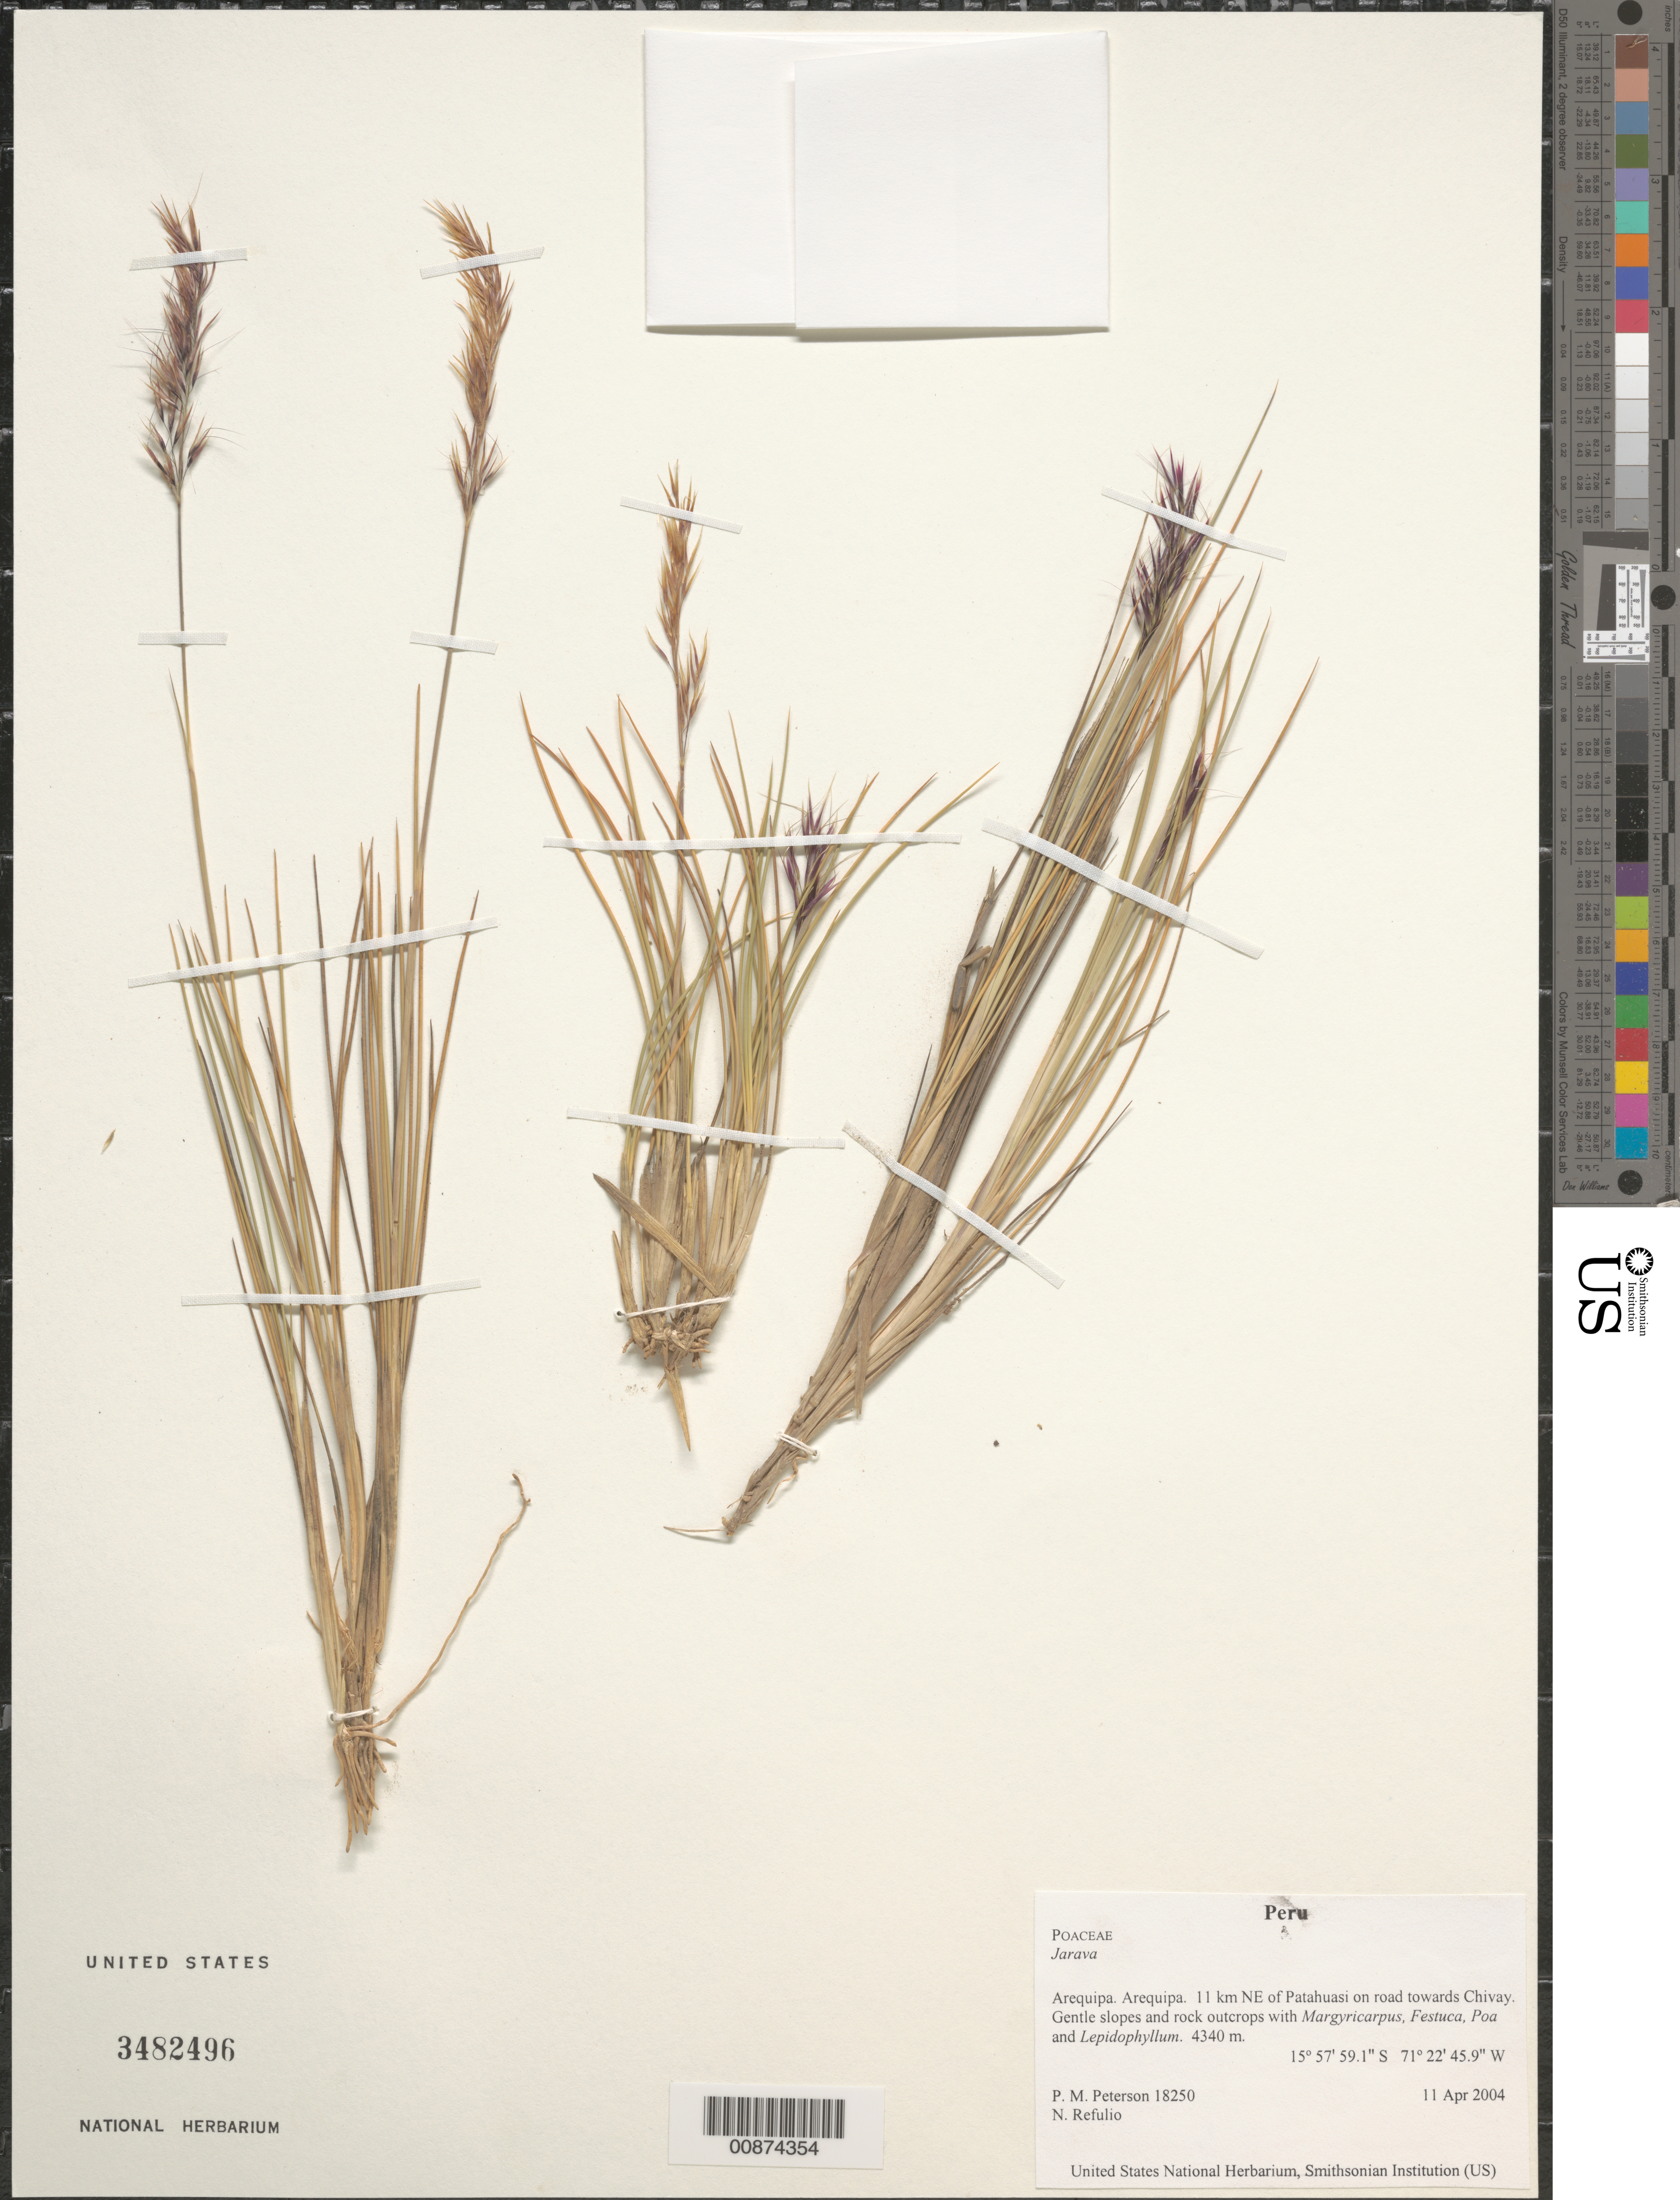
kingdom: Plantae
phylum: Tracheophyta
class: Liliopsida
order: Poales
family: Poaceae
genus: Jarava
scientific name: Jarava sp.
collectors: P. M. Peterson & N. Refulio-Rodríguez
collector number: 18250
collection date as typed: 11 Apr 2004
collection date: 2004-04-11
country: Peru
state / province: Arequipa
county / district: Arequipa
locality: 11 km NE of Patahuasi on road towards Chivay. Gentle slopes and rock outcrops with Margyricarpus, Festuca, Poa and Lepidophyllum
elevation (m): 4340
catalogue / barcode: US 3482496